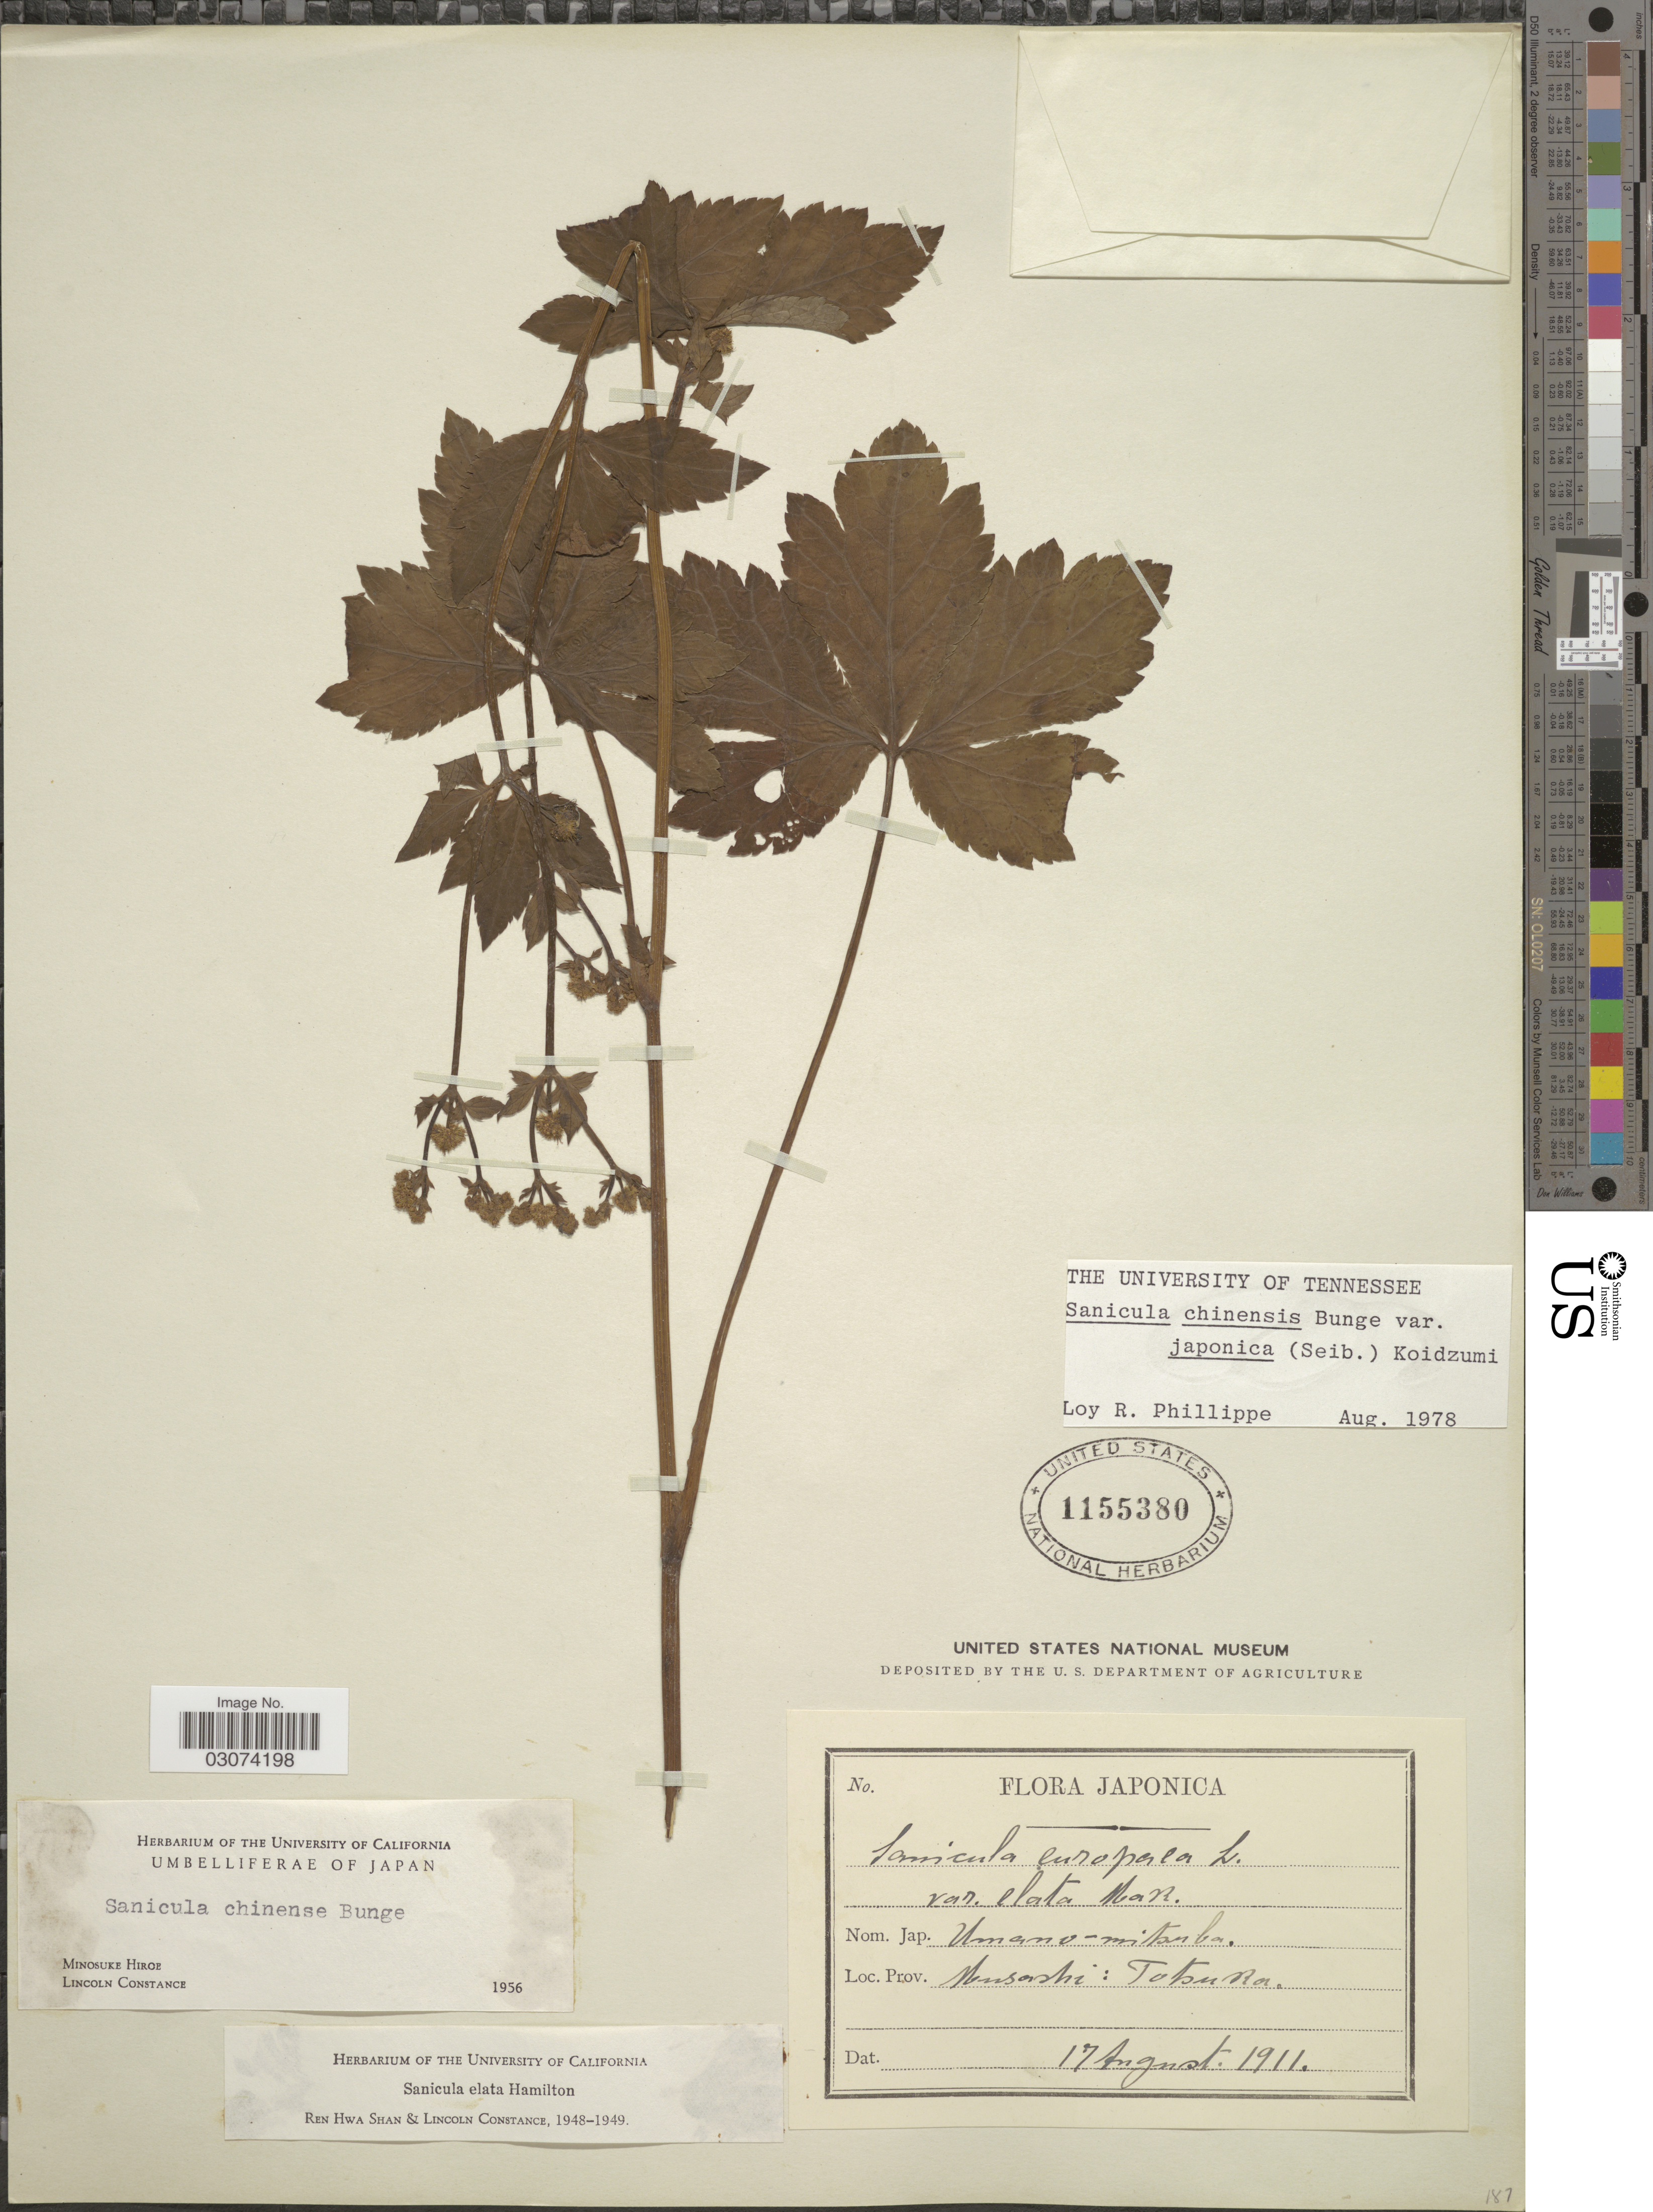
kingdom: Plantae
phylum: Tracheophyta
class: Magnoliopsida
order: Apiales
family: Apiaceae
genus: Sanicula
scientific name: Sanicula chinensis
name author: Bunge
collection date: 1911-08-17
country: Japan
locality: Musashi: Totsuka.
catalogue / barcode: US 1155380